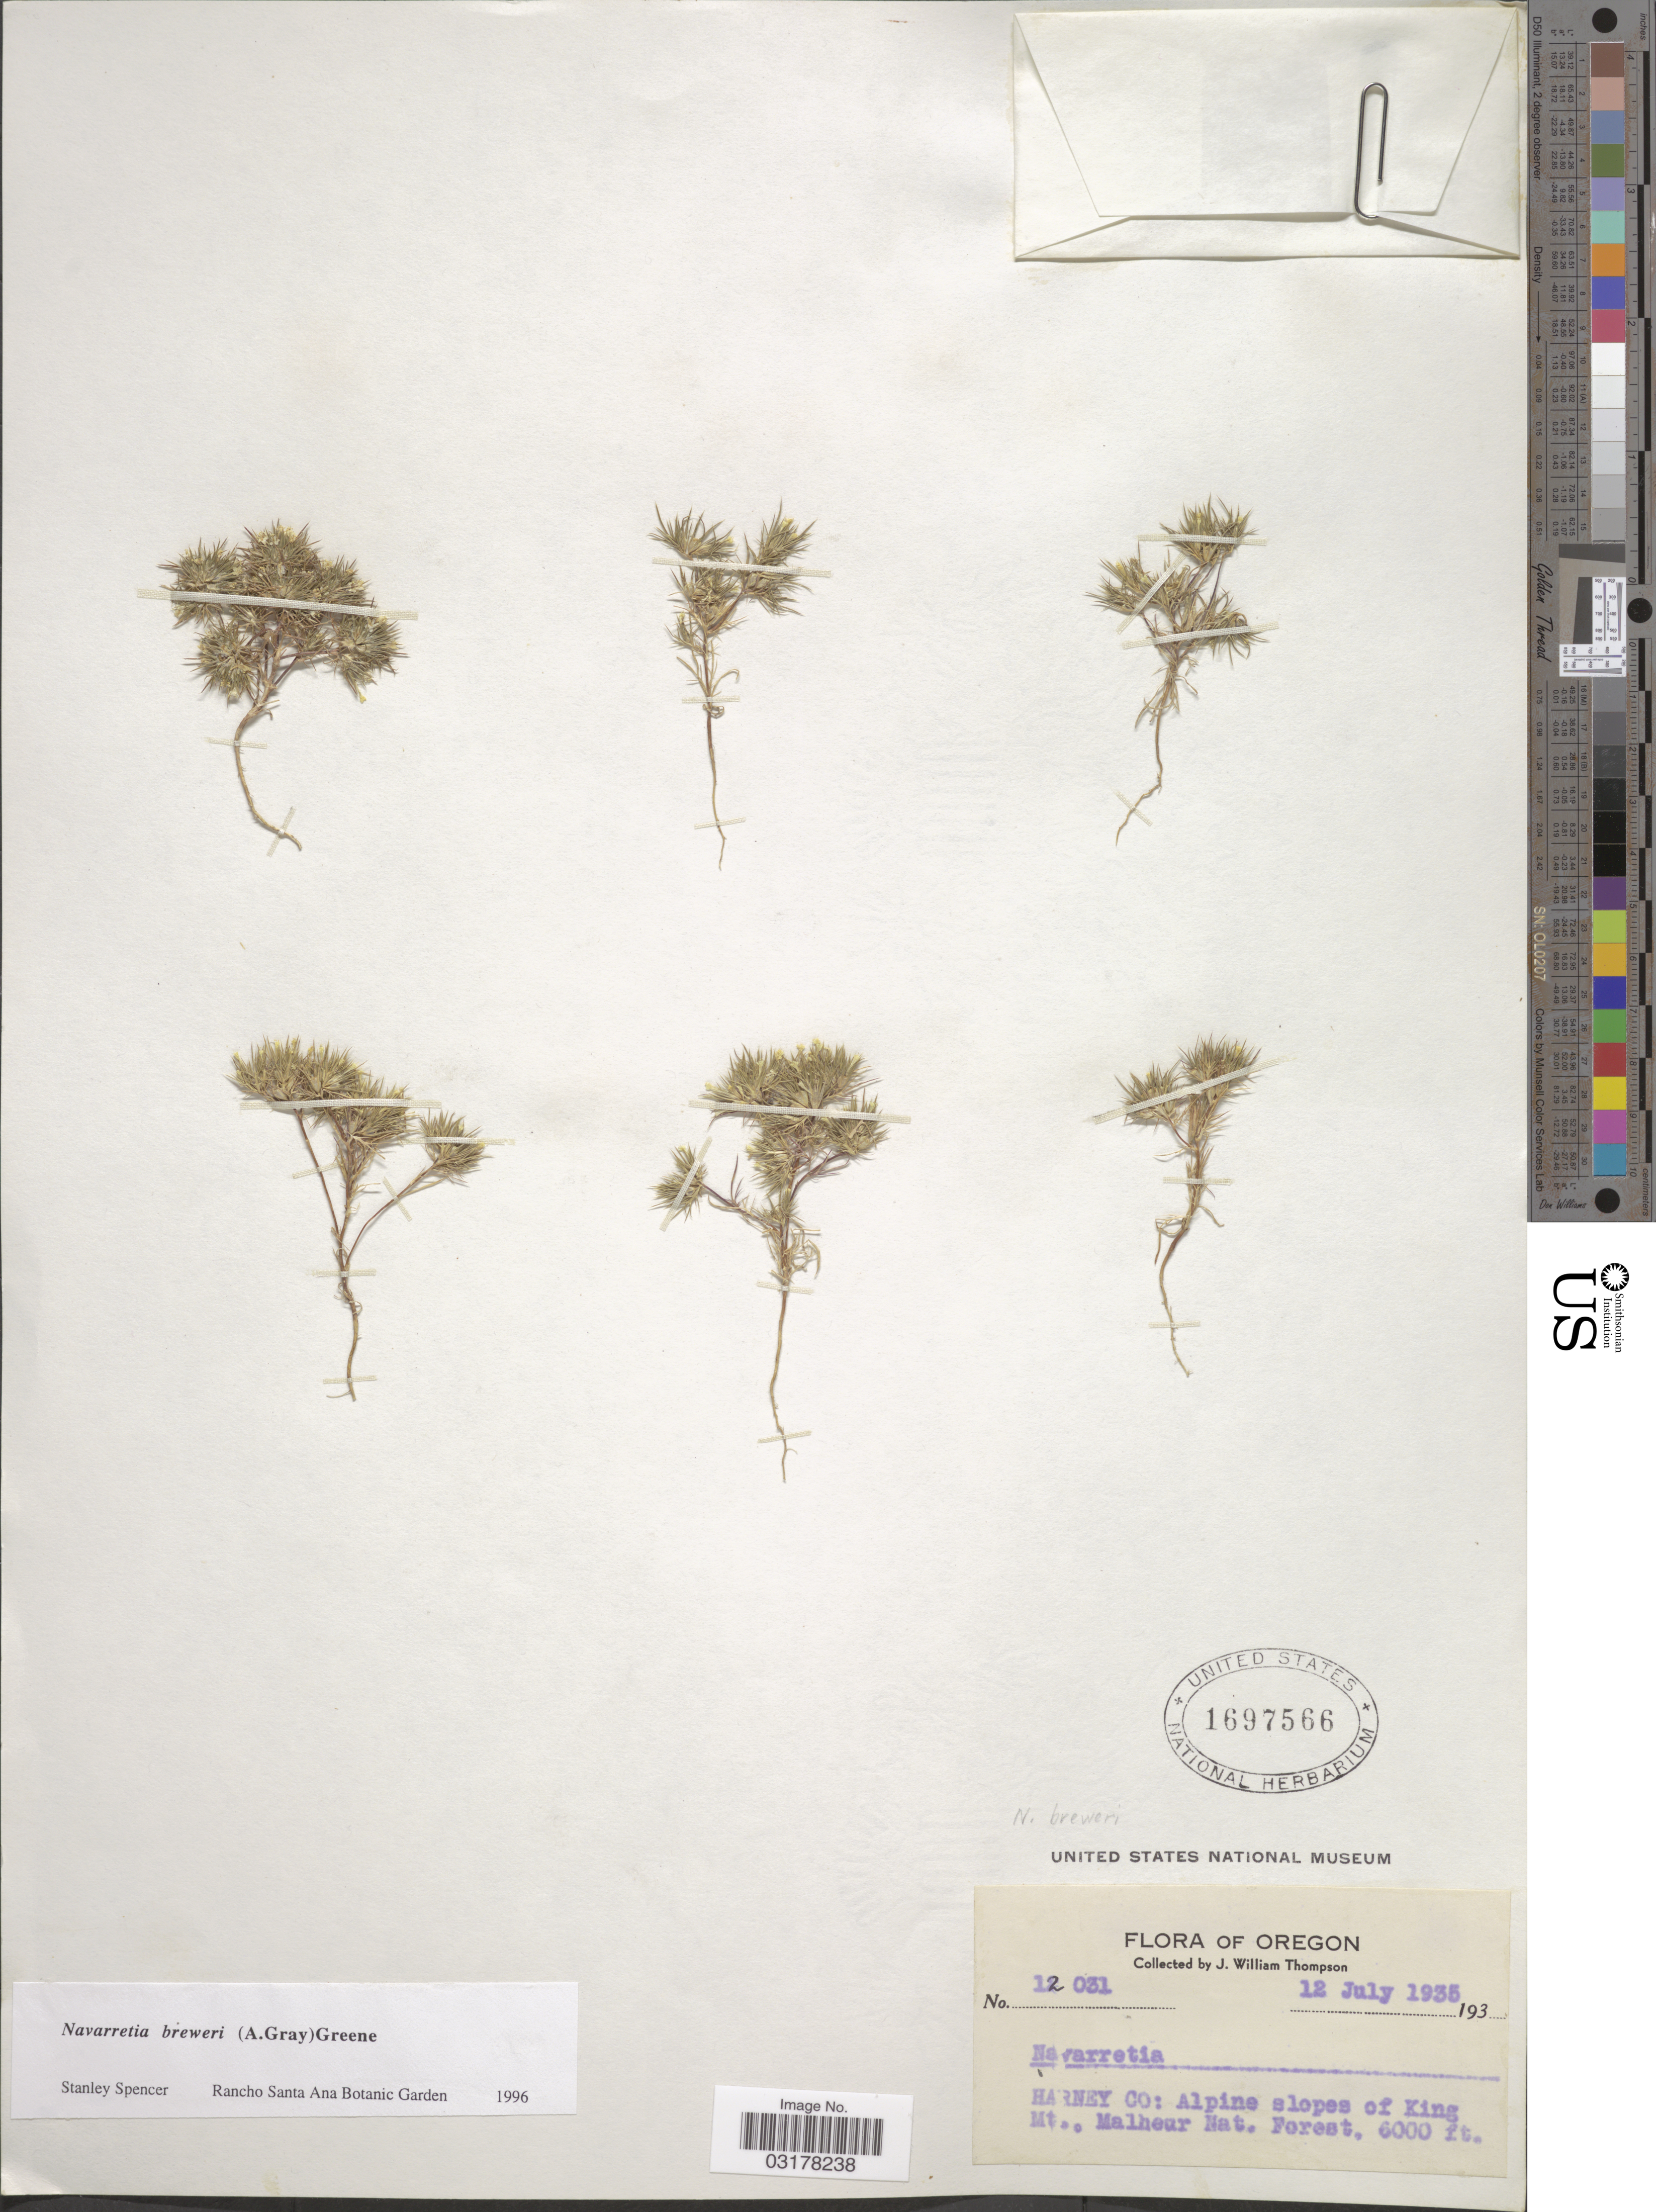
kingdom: Plantae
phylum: Tracheophyta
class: Magnoliopsida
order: Ericales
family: Polemoniaceae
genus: Navarretia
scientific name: Navarretia breweri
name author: (A. Gray) Greene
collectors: J. W. Thompson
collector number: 12031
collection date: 1935-07-12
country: United States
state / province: Oregon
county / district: Harney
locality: Harney Co: Alpine slopes of King Mt., Malheur Nat. Forest.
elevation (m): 1829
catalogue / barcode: US 1697566